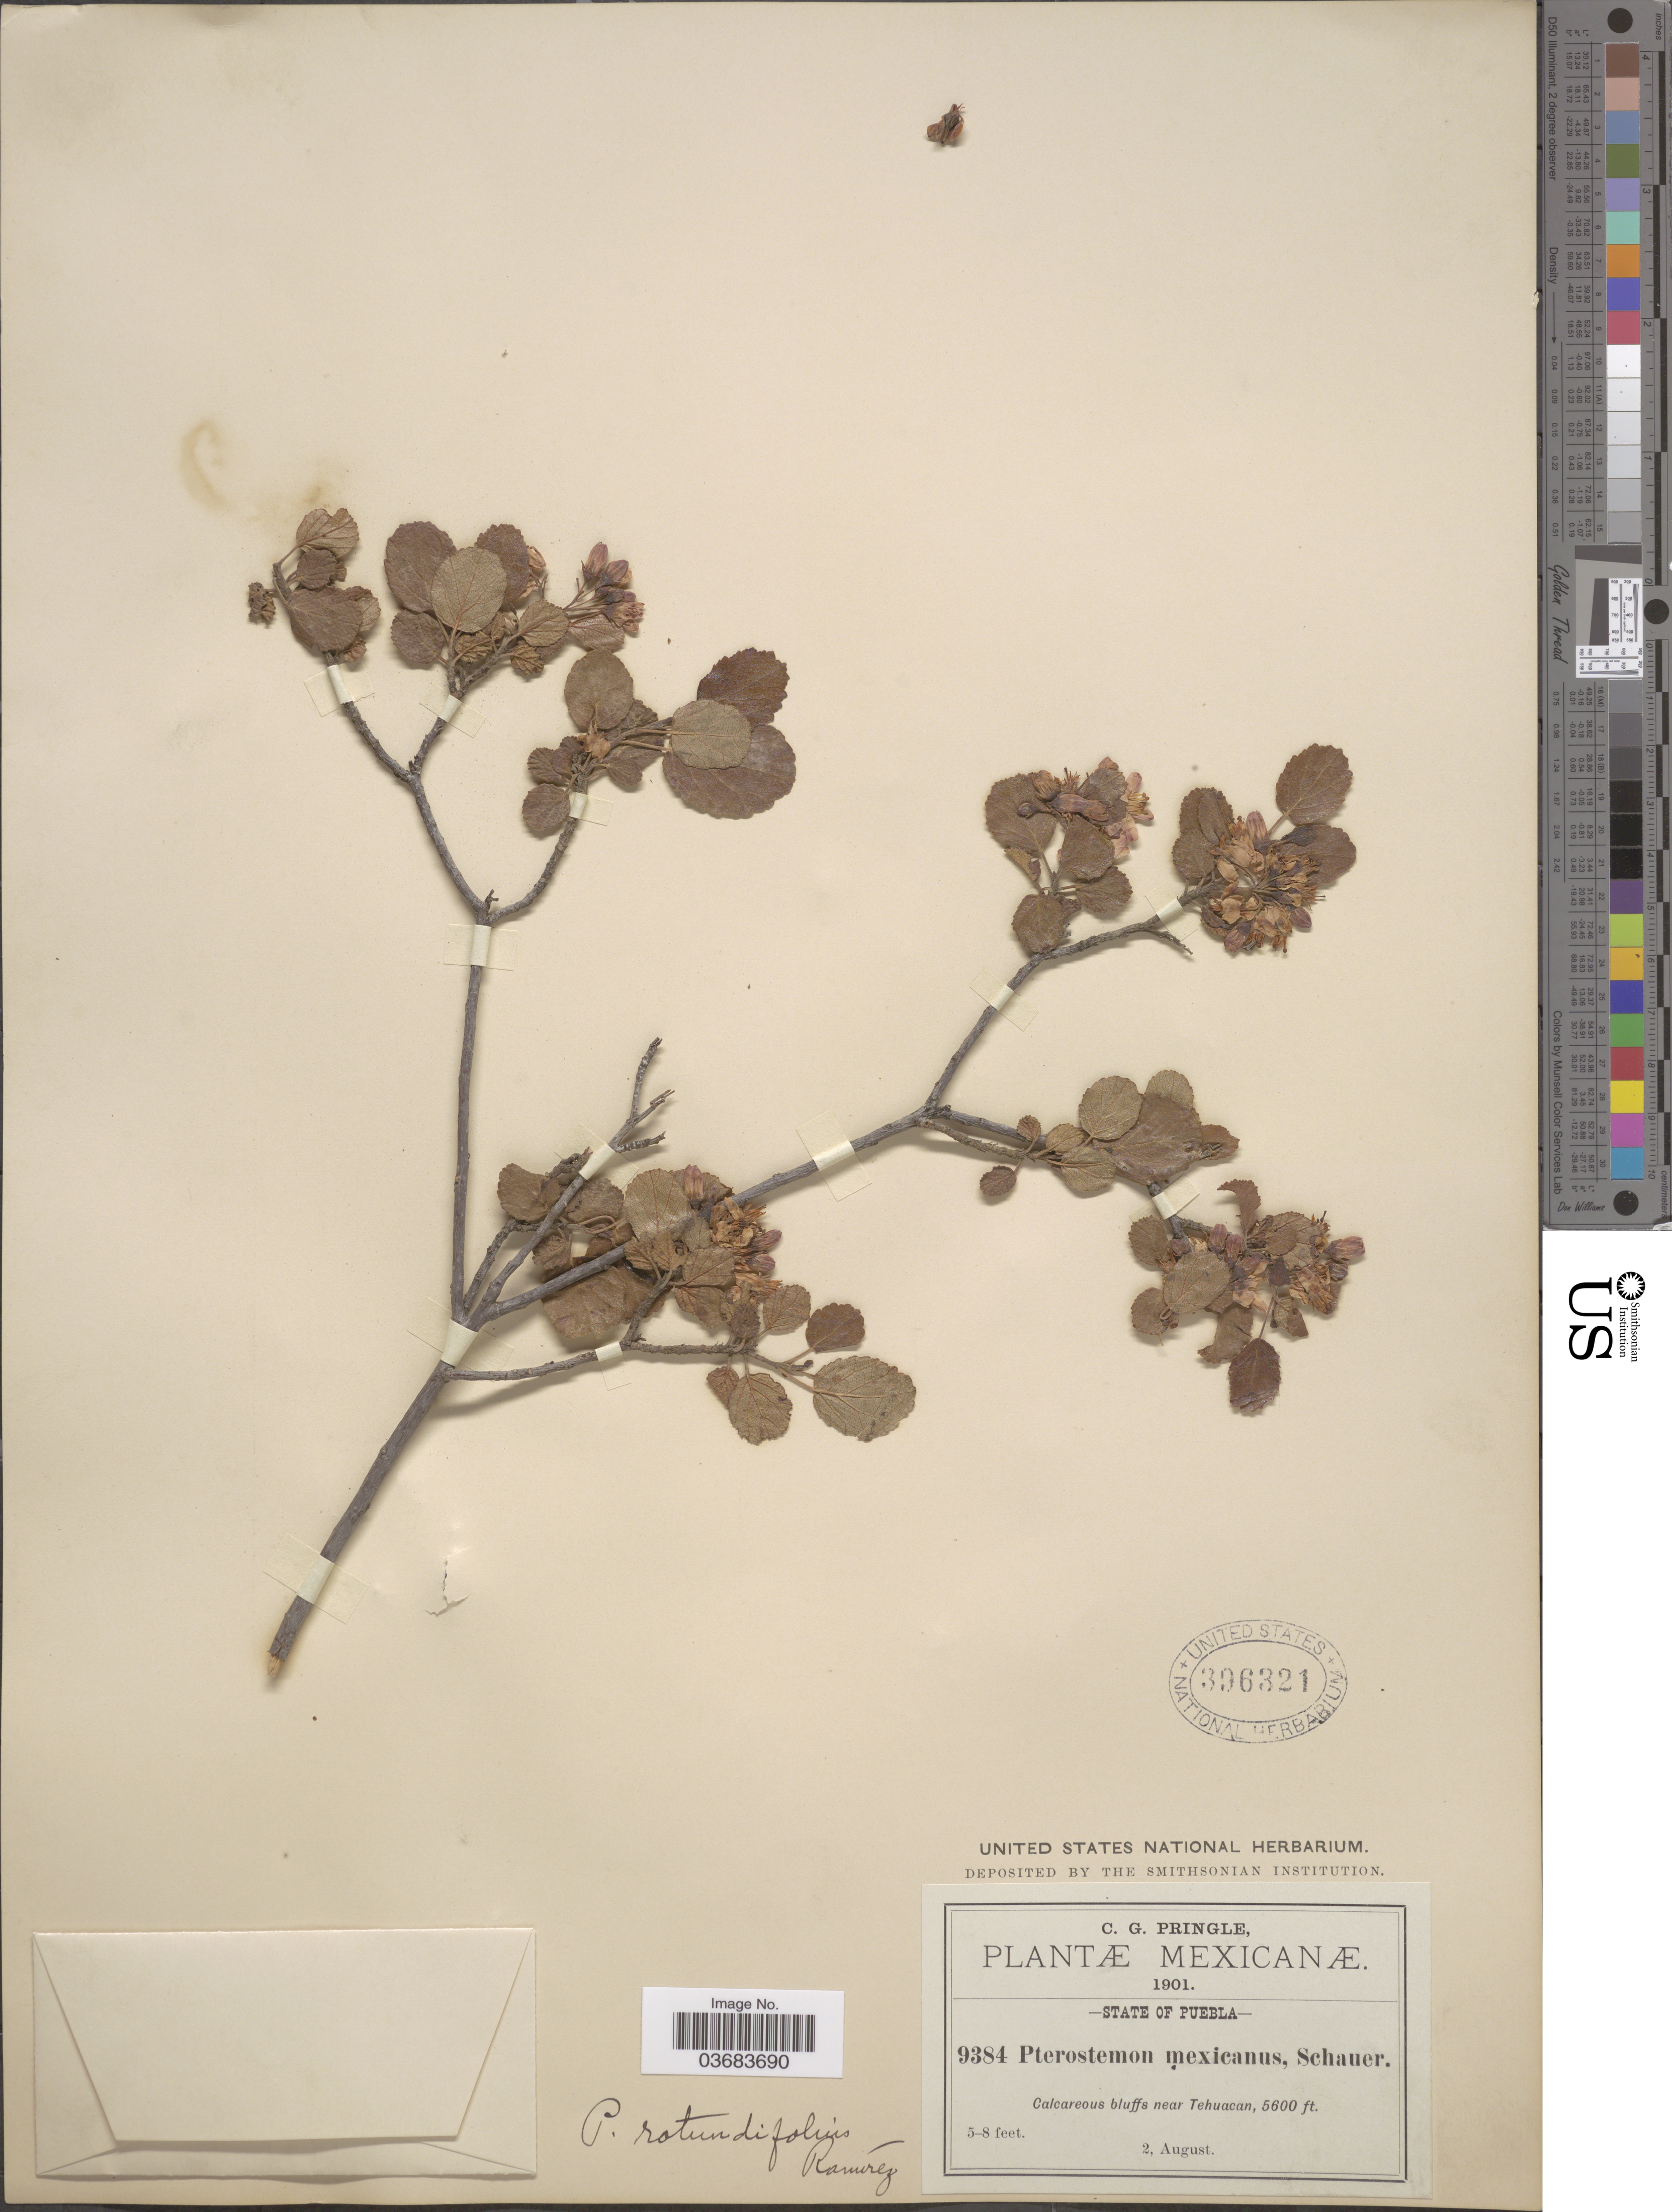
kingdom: Plantae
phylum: Tracheophyta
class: Magnoliopsida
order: Saxifragales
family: Iteaceae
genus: Pterostemon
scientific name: Pterostemon rotundifolius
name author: Ramírez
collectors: C. G. Pringle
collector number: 9384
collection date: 1901-08-02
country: Mexico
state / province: Puebla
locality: Calcareous bluffs near Tehuacan.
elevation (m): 1707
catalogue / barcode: US 396321